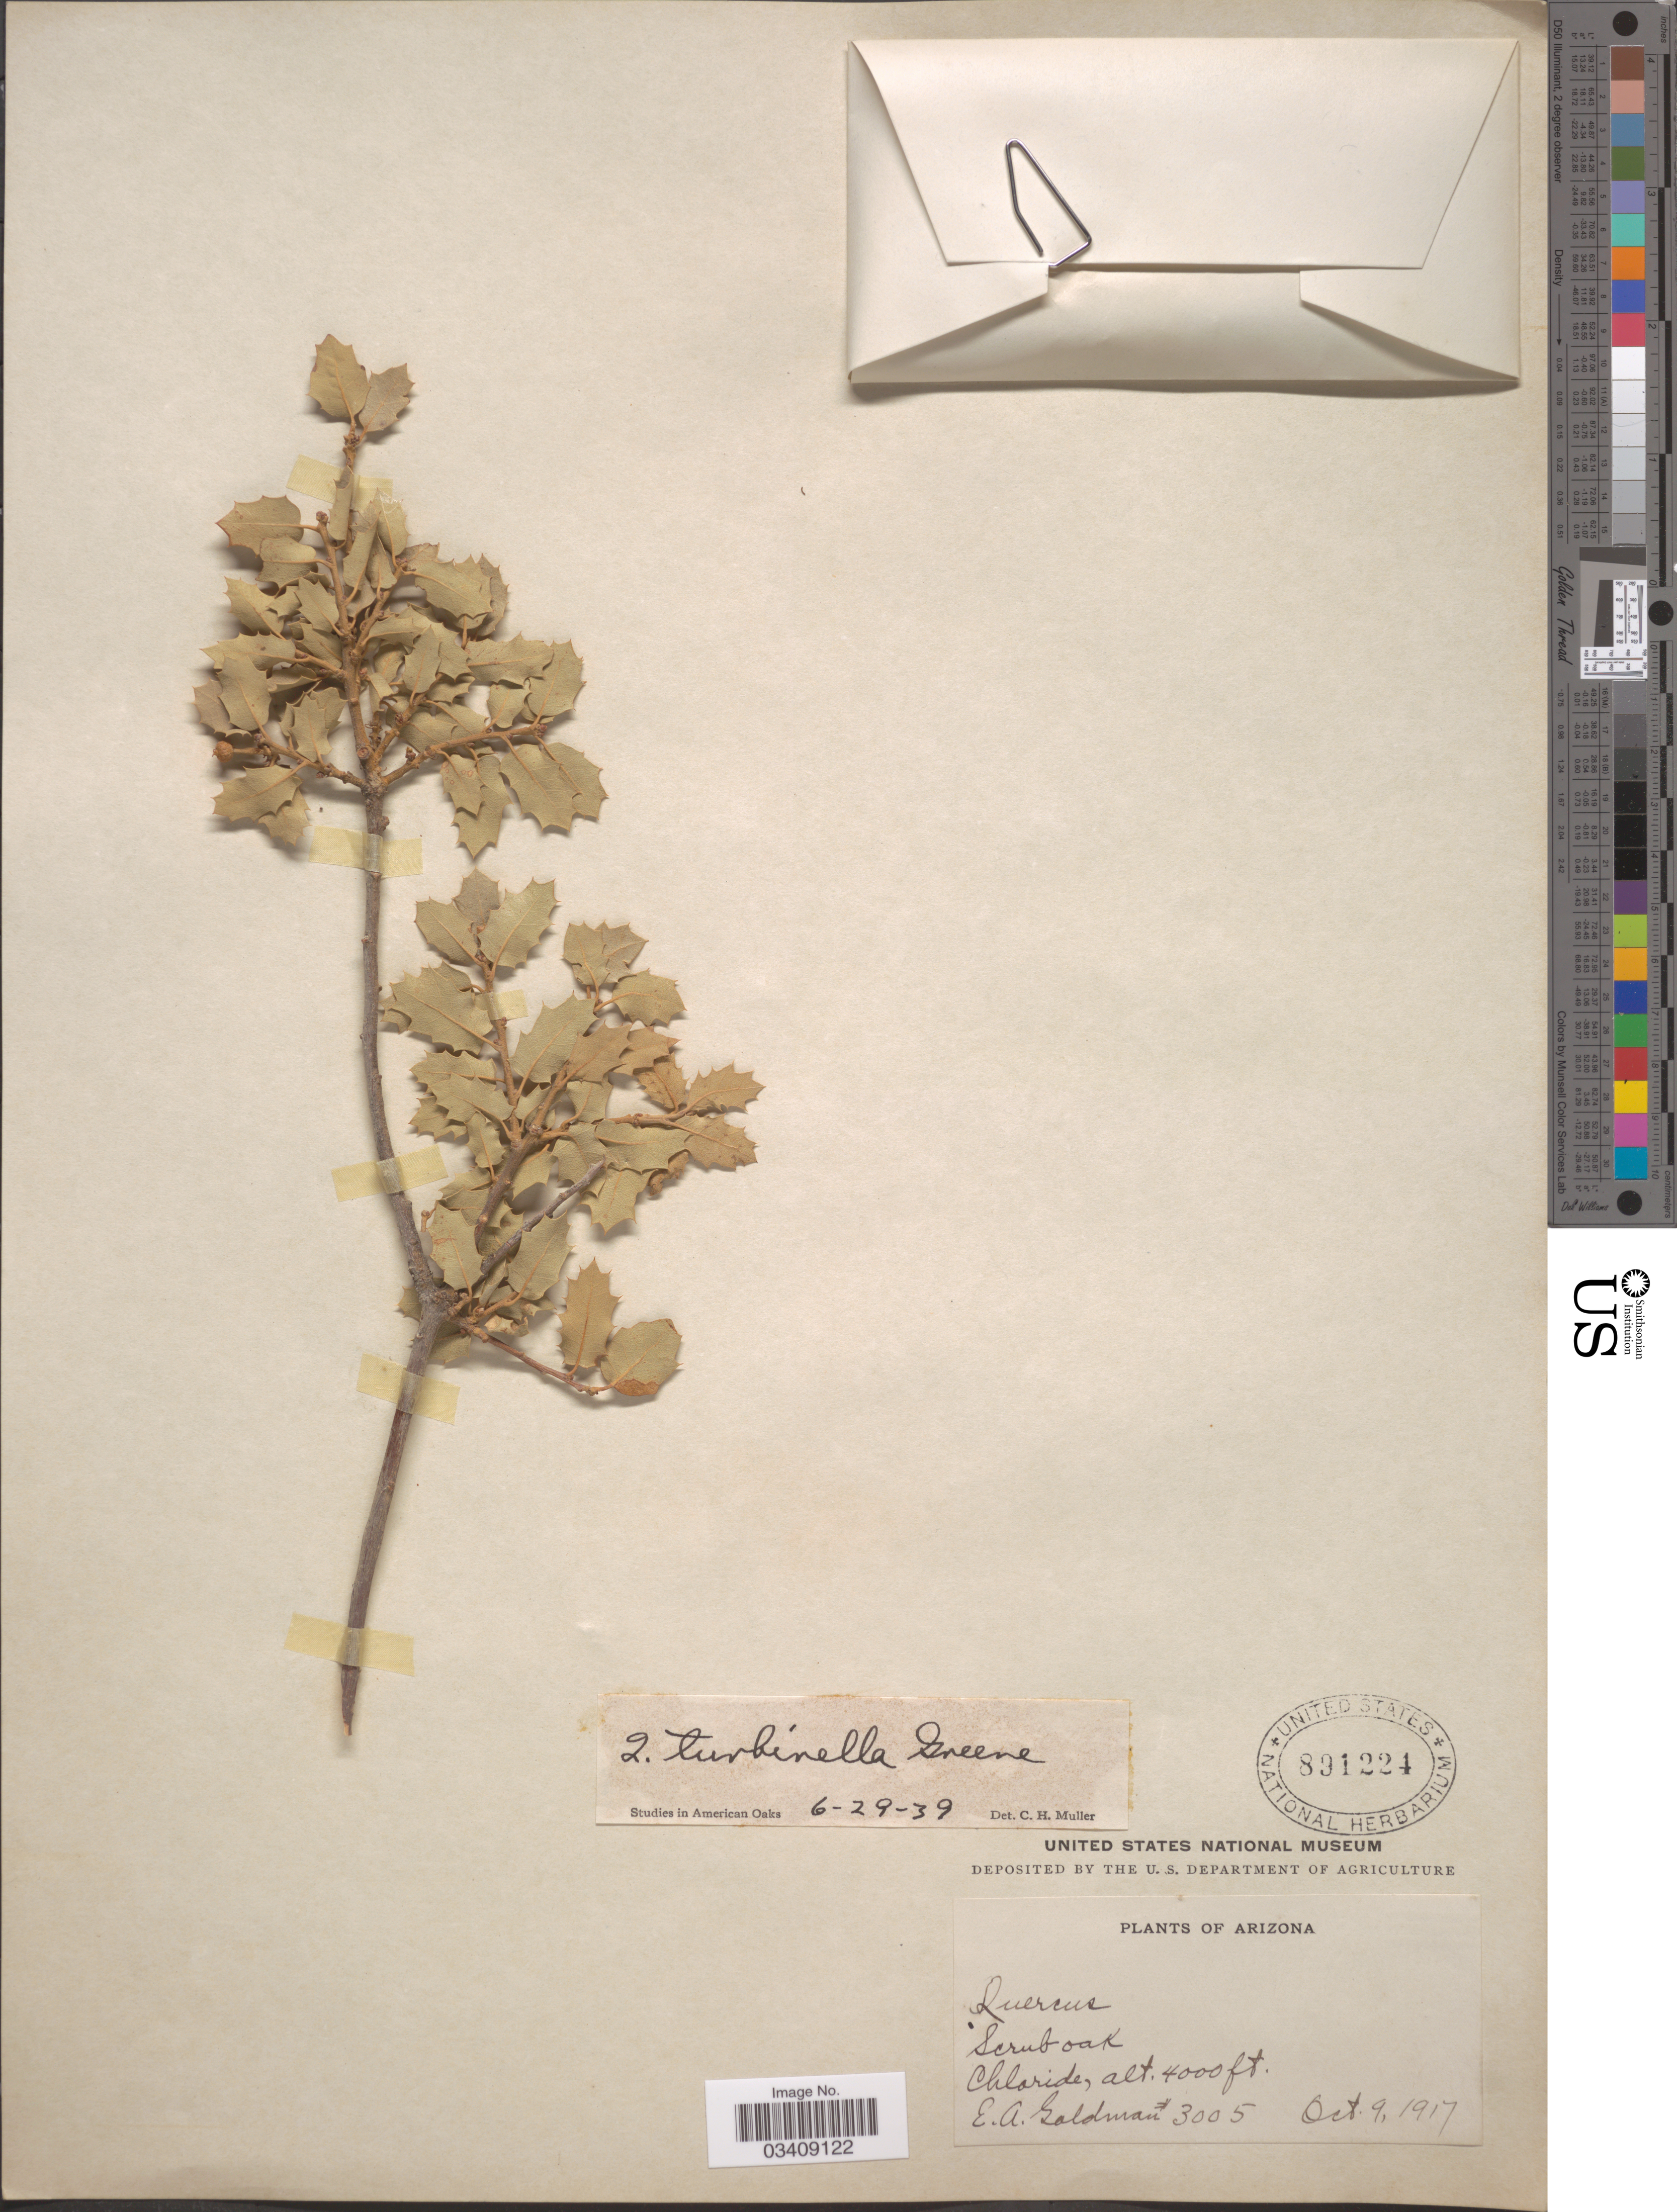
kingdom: Plantae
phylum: Tracheophyta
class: Magnoliopsida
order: Fagales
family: Fagaceae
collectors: E. A. Goldman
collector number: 3005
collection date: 1917-10-09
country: United States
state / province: Arizona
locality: Chloride.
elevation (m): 1219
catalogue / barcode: US 891224